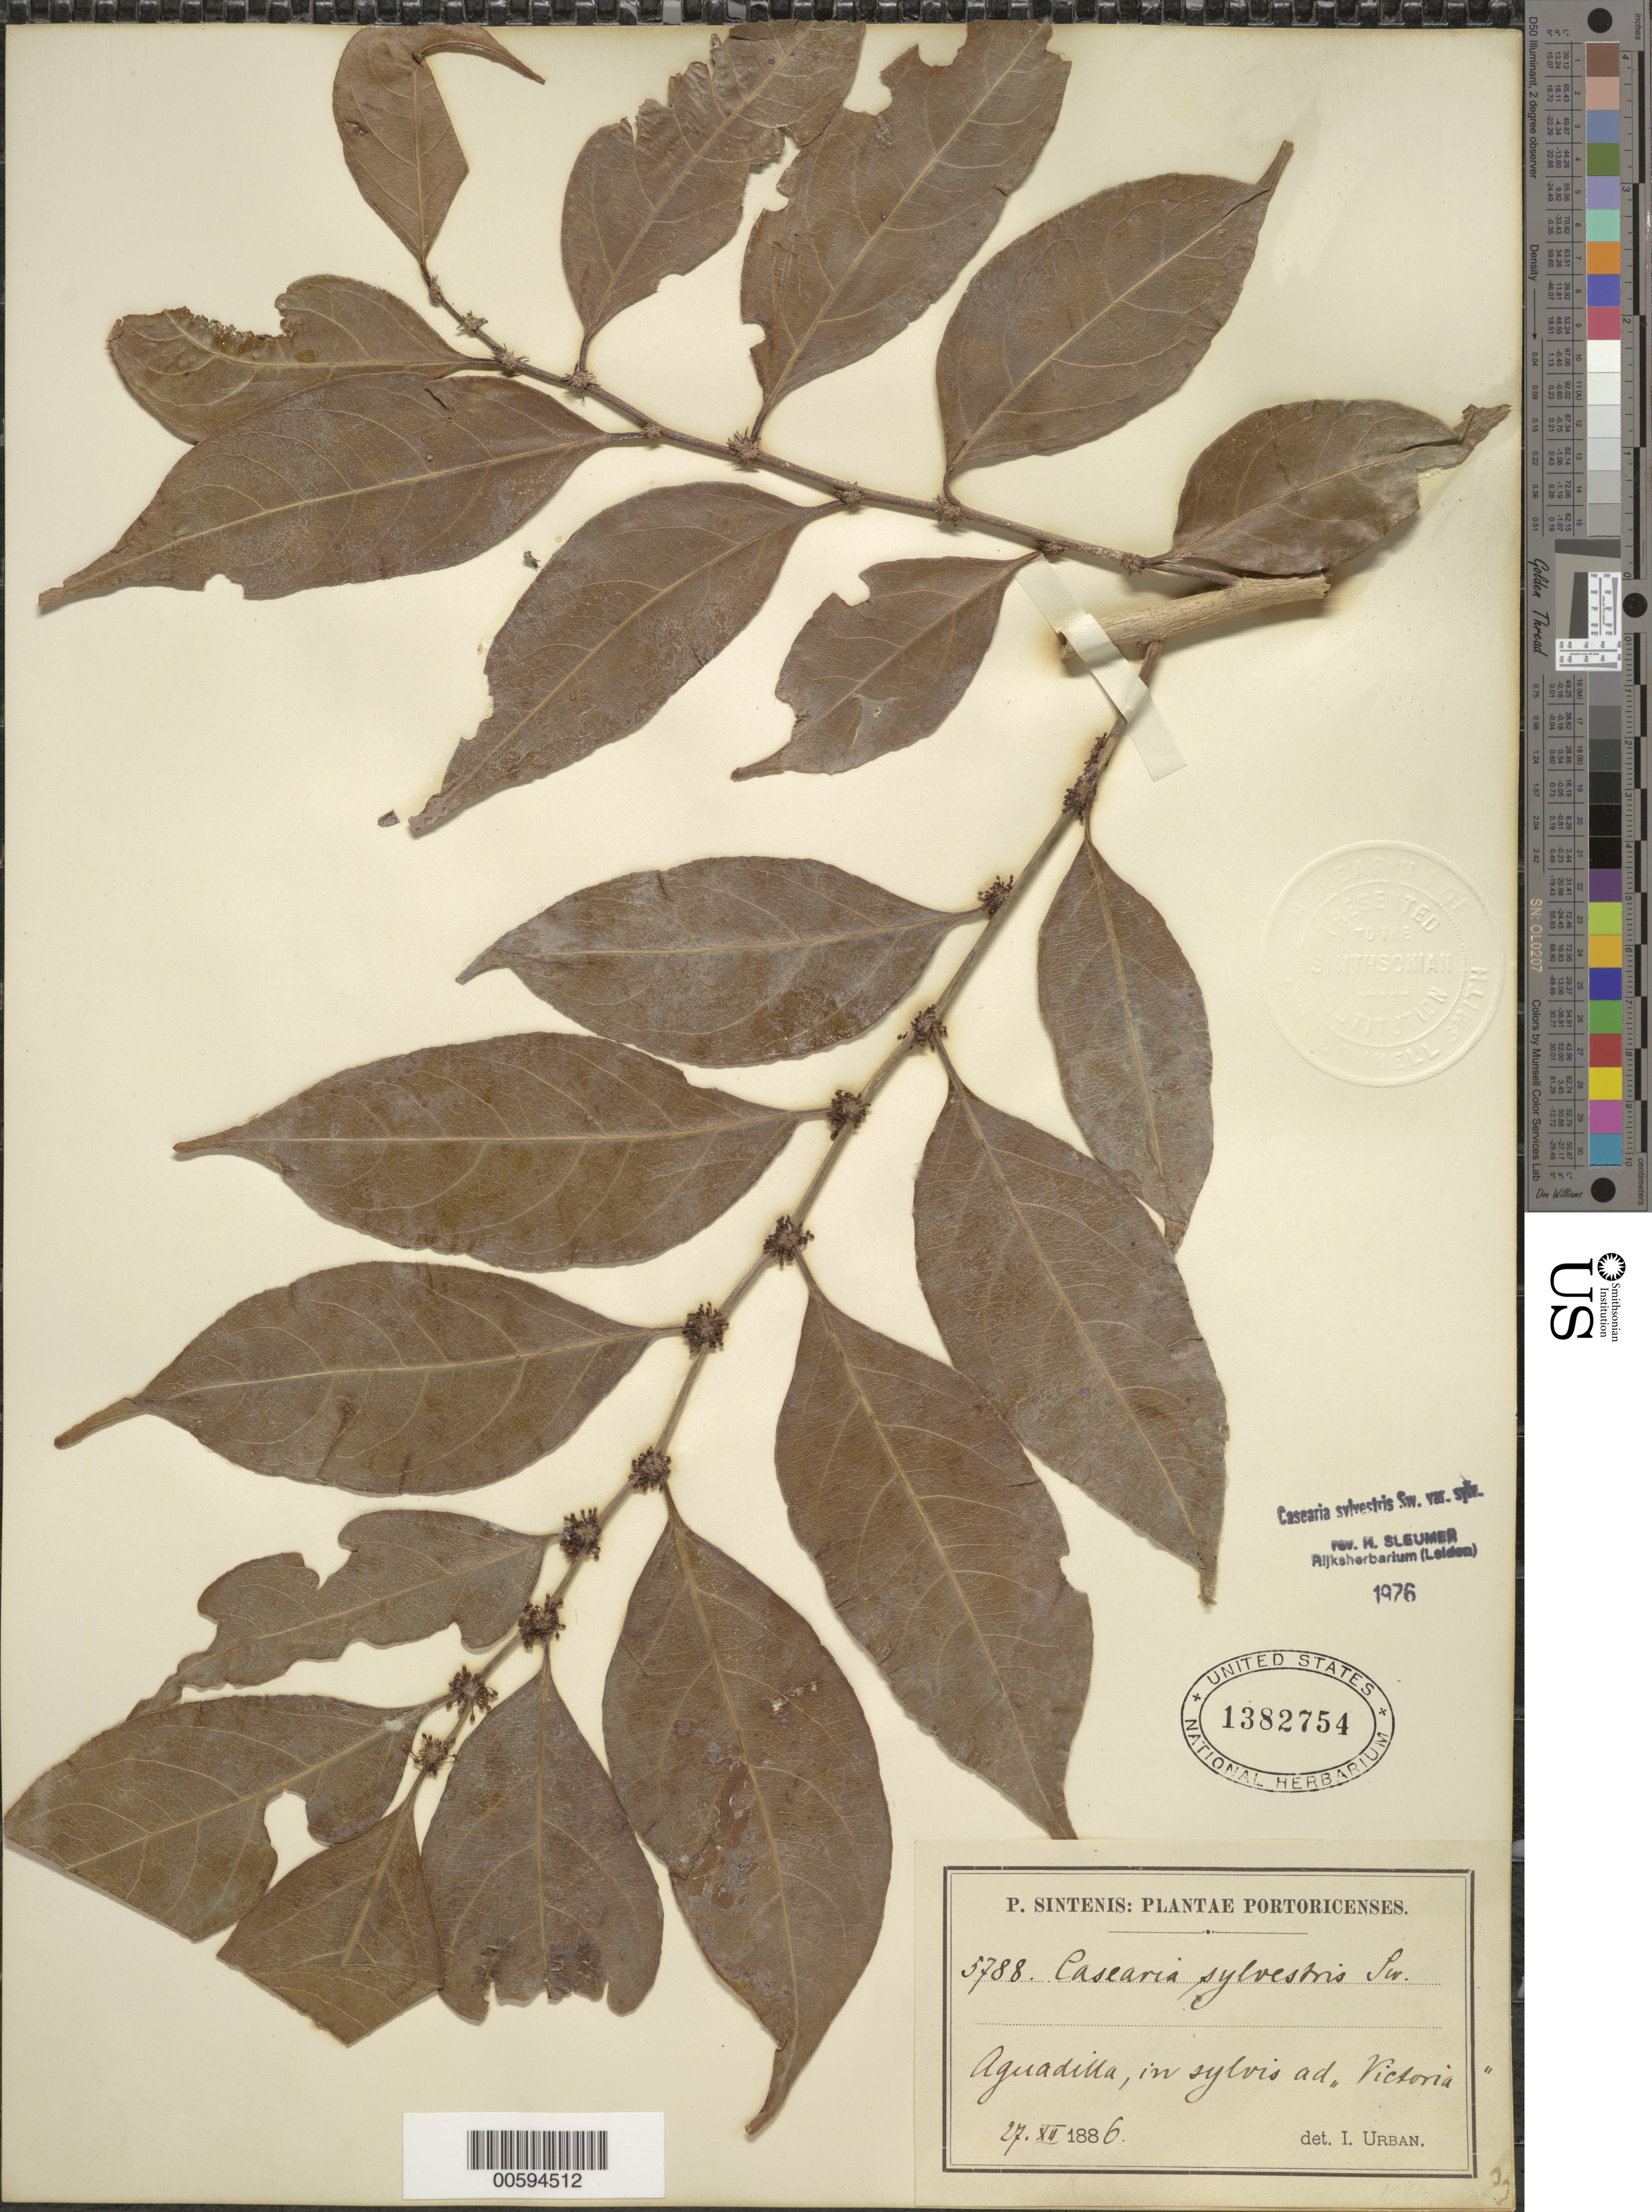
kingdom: Plantae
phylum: Tracheophyta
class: Magnoliopsida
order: Malpighiales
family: Salicaceae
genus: Casearia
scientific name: Casearia sylvestris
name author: Sw.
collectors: P. Sintenis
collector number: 5788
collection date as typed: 27 Dec 1886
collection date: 1886-12-27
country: Puerto Rico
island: Greater Antilles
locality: Aguadilla, in sylvis ad "Victoria"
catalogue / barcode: US 1382754